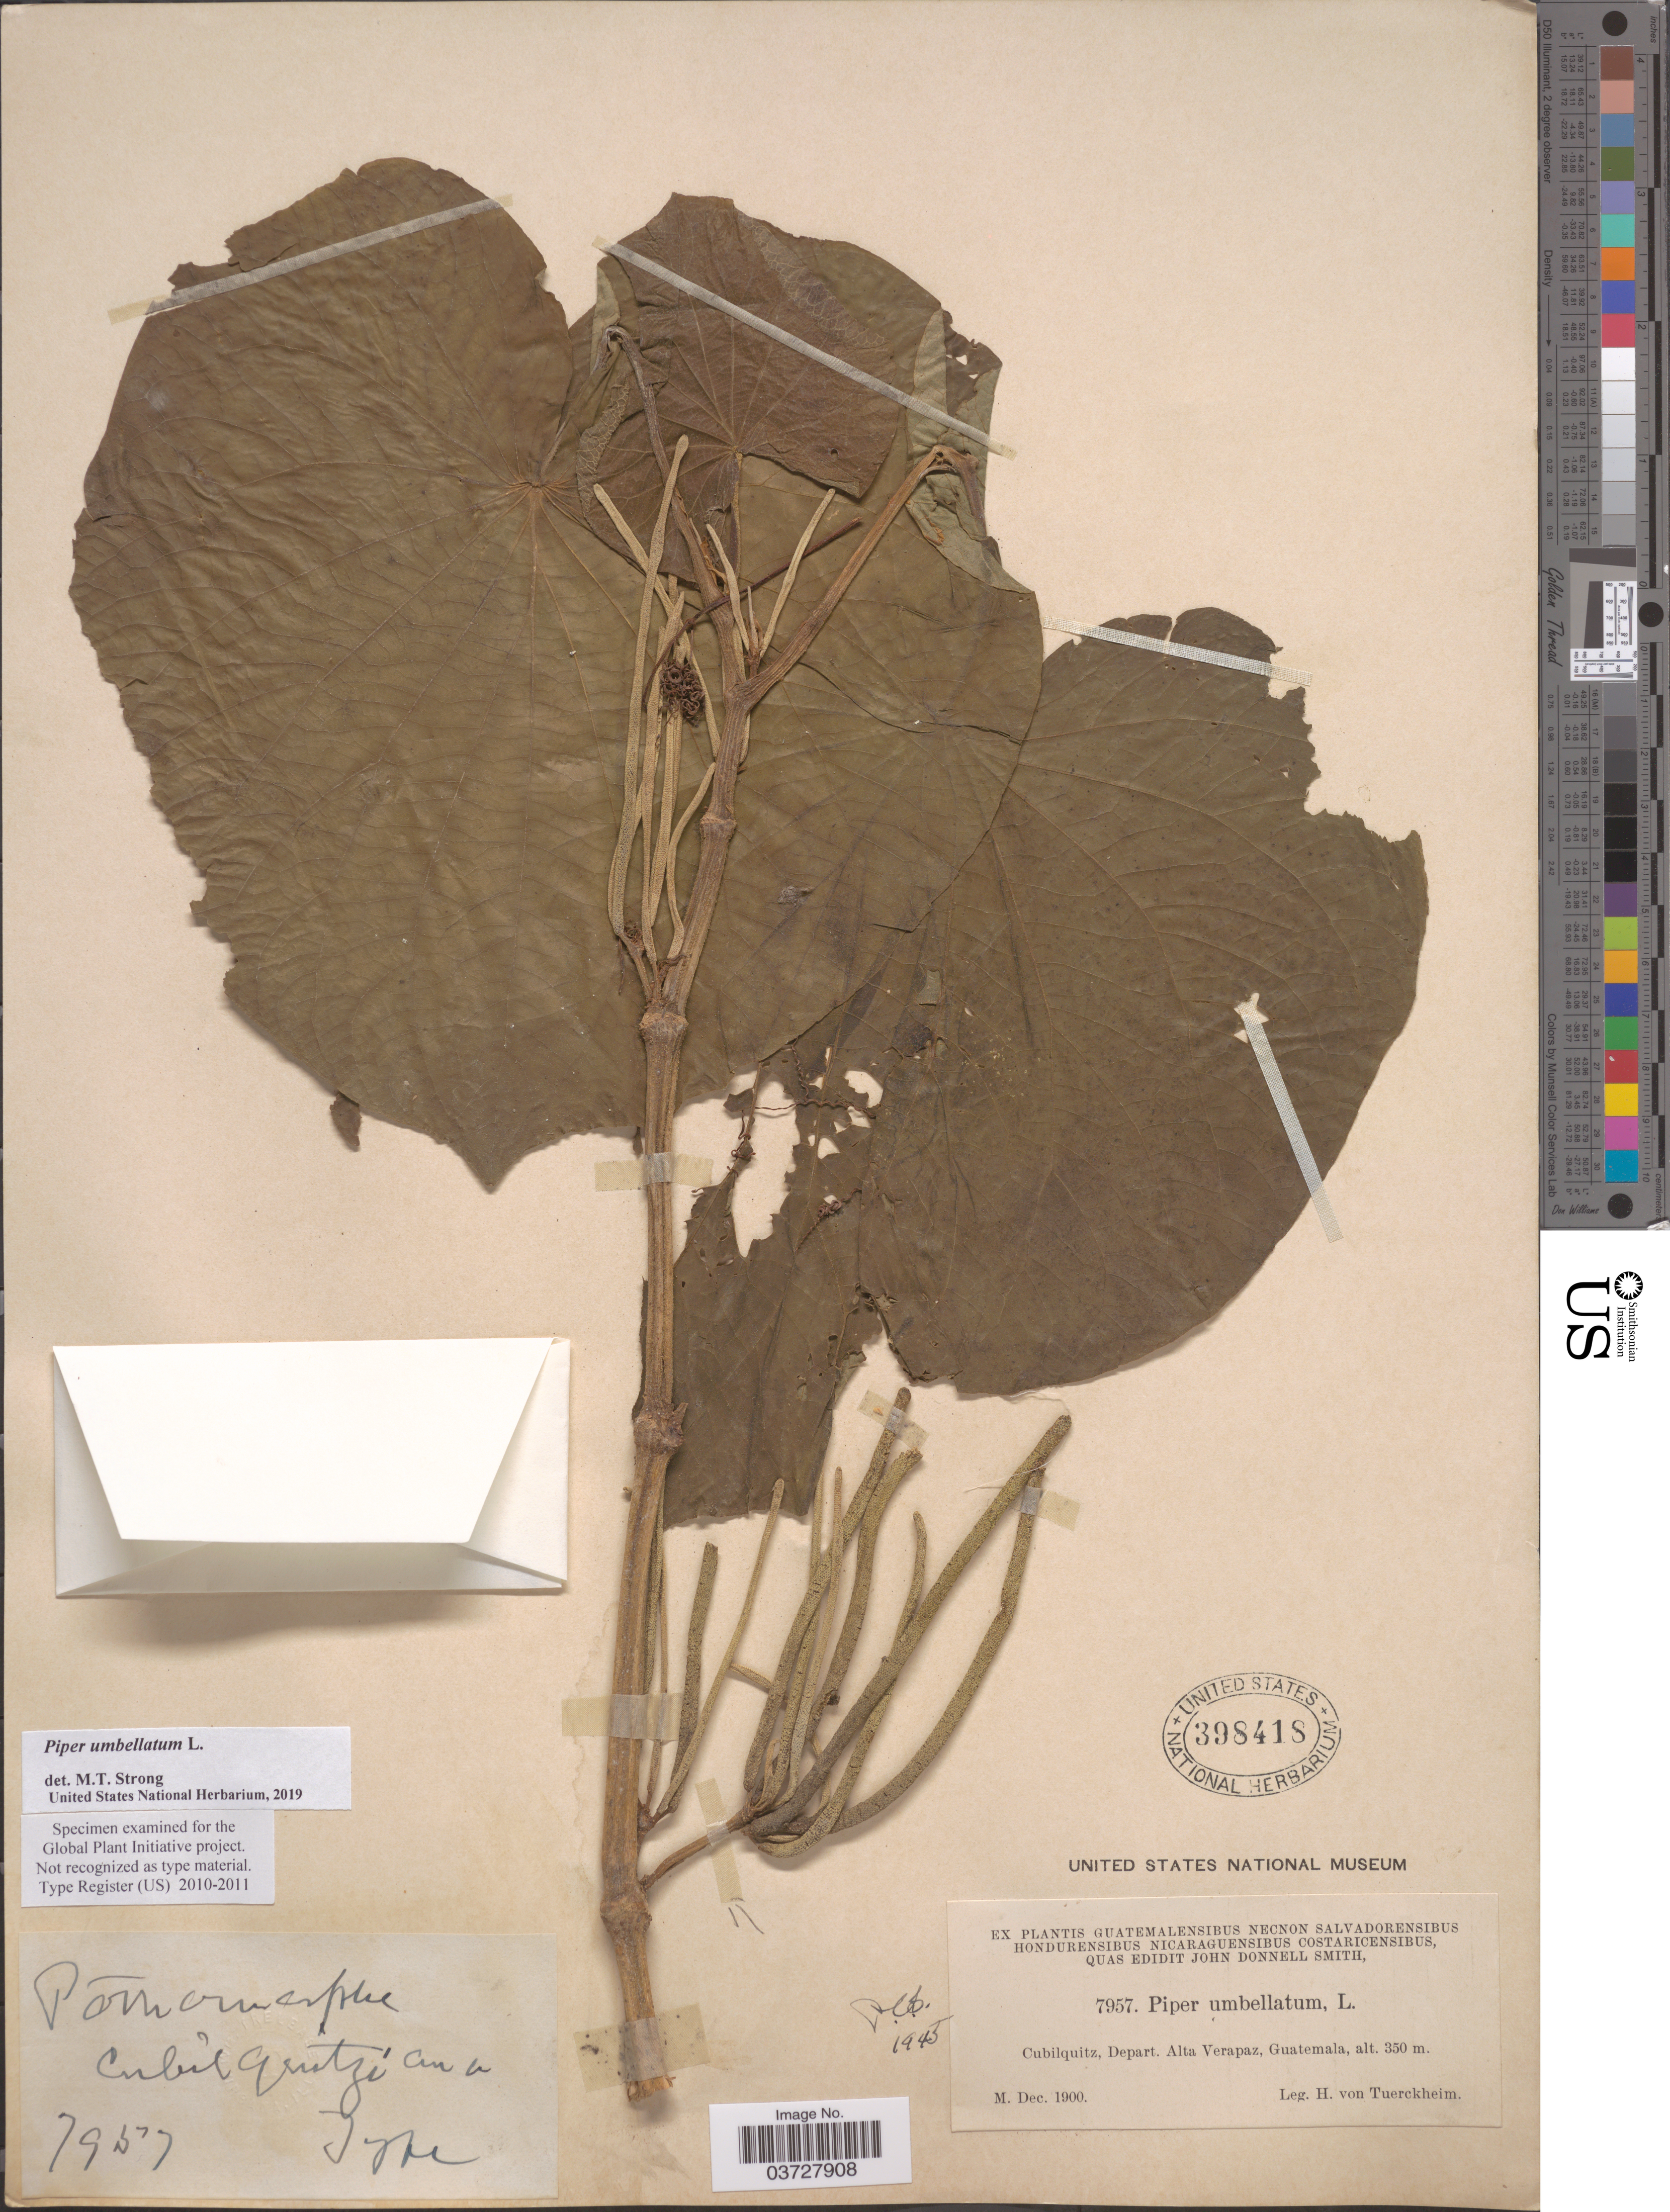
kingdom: Plantae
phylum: Tracheophyta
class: Magnoliopsida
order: Piperales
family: Piperaceae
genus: Piper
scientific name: Piper umbellatum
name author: L.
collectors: H. von Türckheim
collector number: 7957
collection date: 1900-12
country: Guatemala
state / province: Alta Verapaz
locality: Cubilquitz, Depart. Alta Verapaz.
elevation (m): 350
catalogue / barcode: US 398418